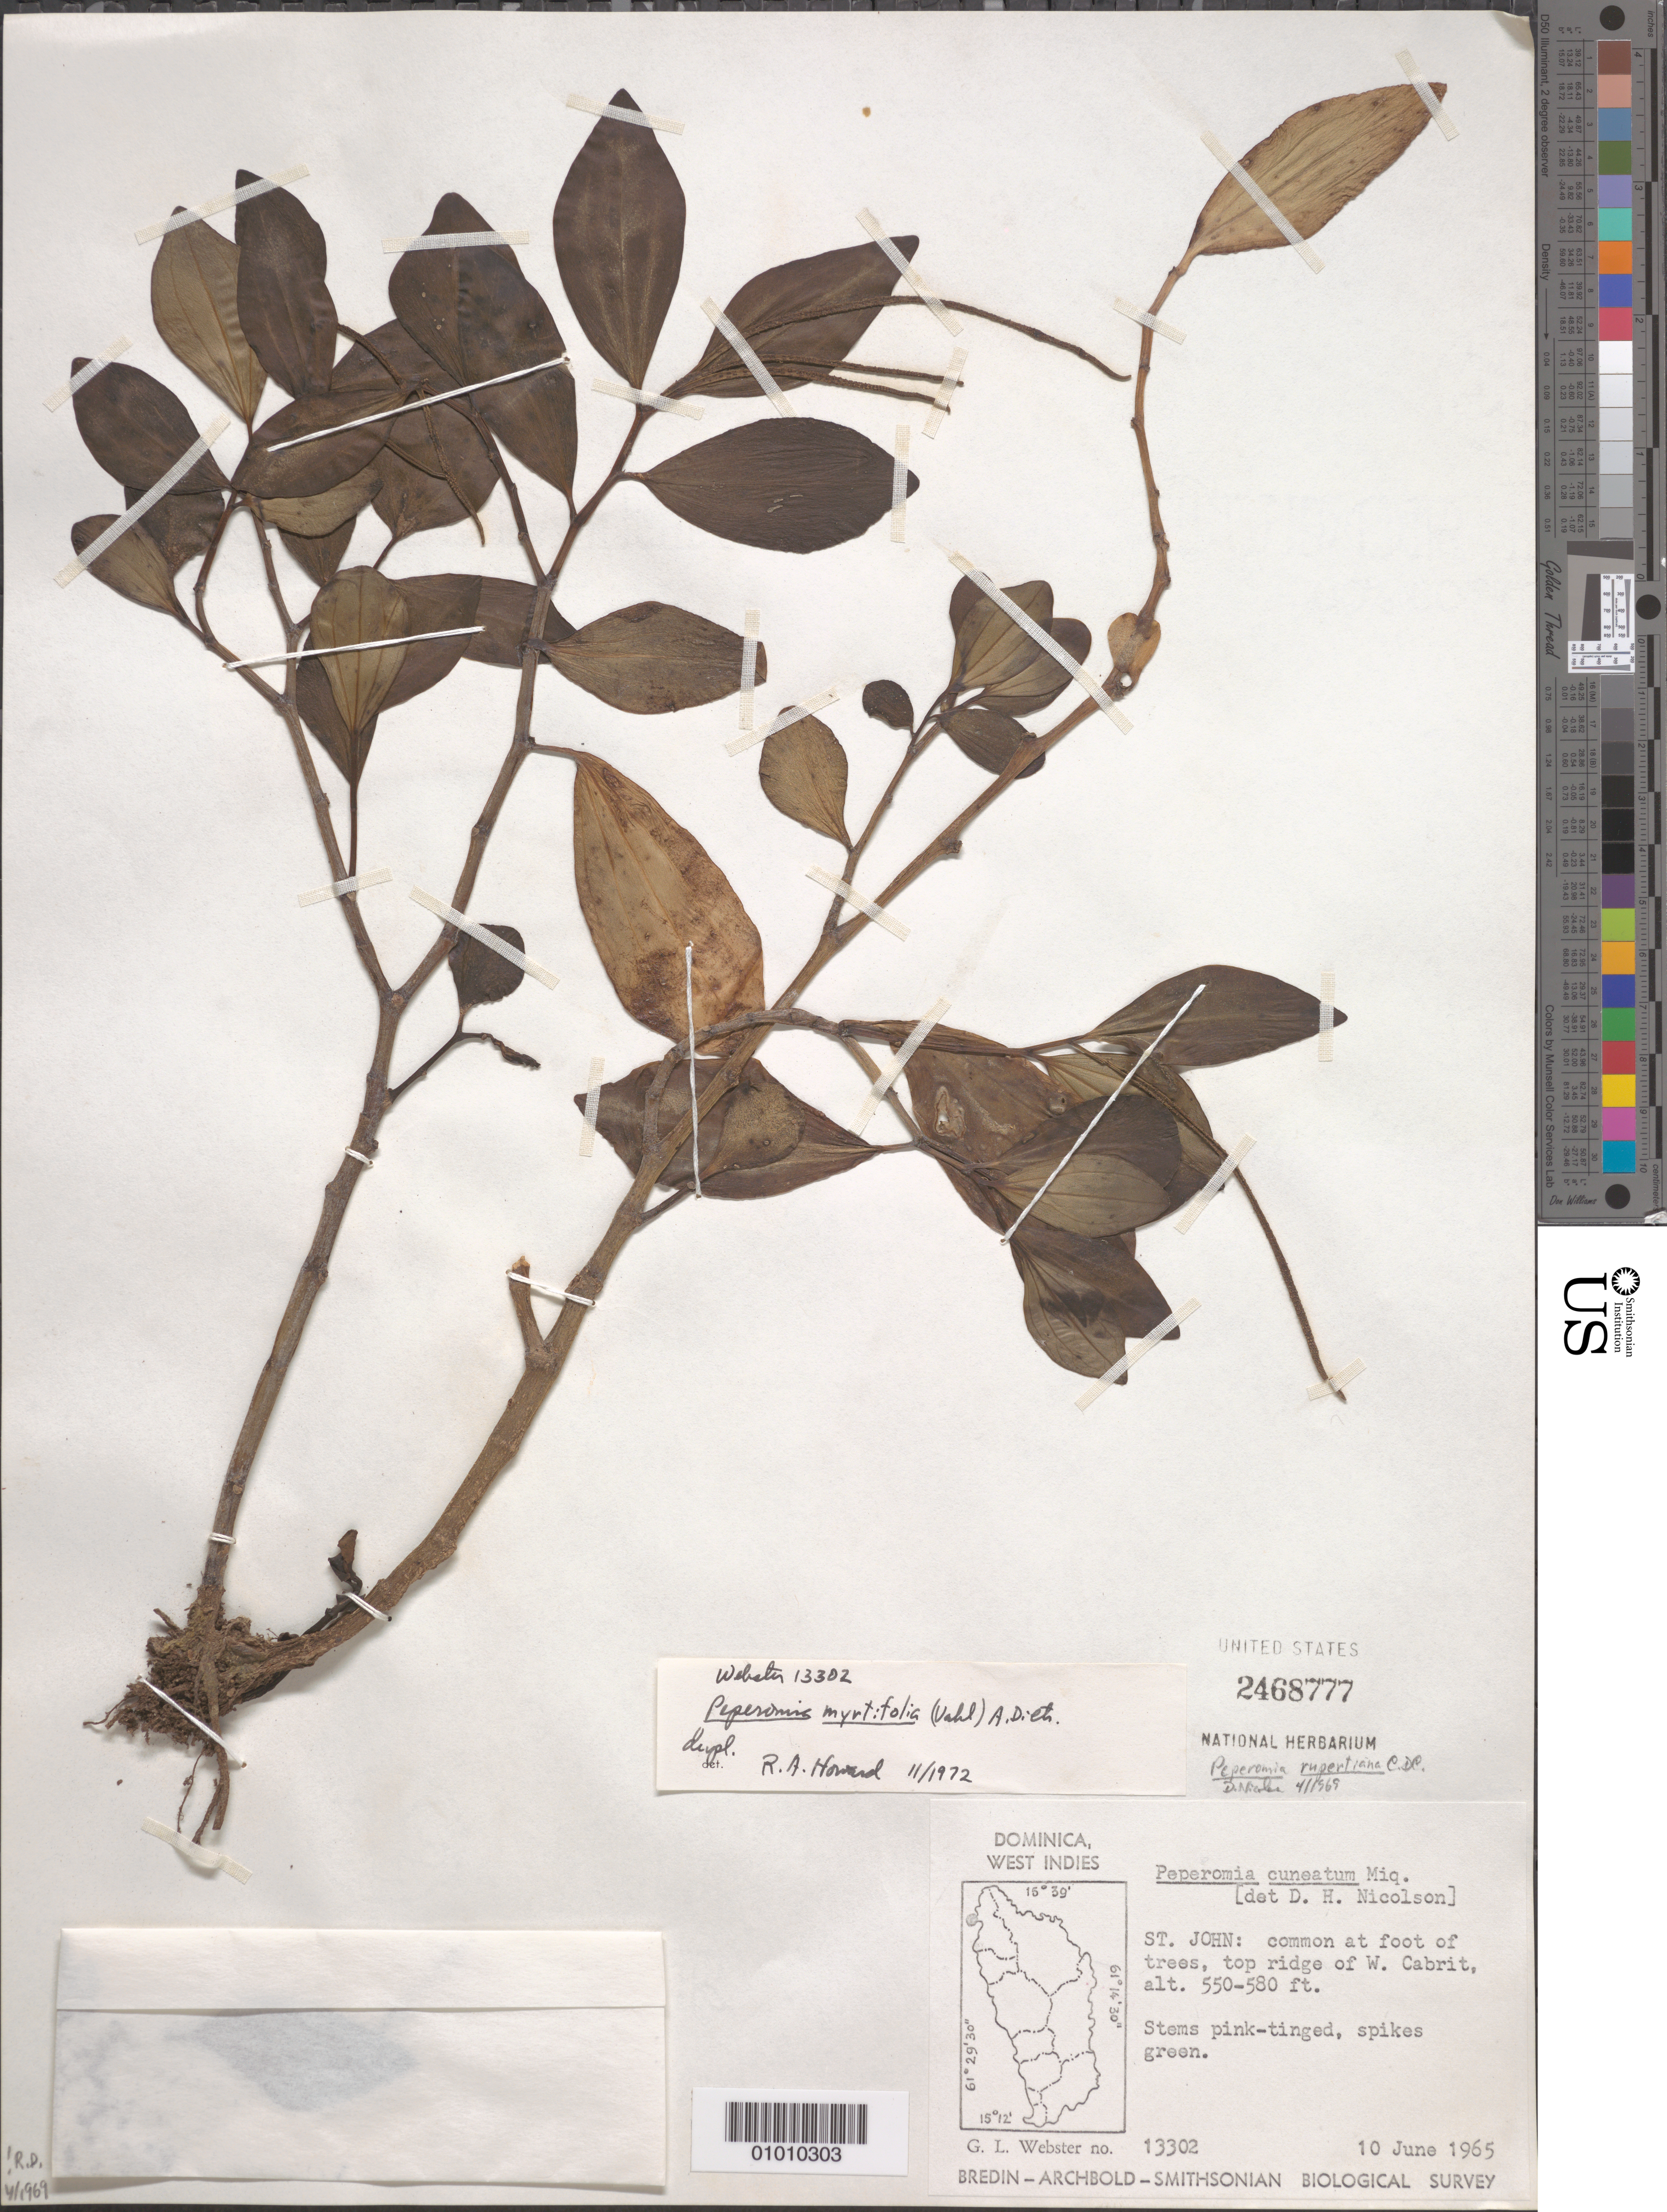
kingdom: Plantae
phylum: Tracheophyta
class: Magnoliopsida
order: Piperales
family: Piperaceae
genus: Peperomia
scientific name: Peperomia myrtifolia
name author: (Vahl) A. Dietr.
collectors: G. L. Webster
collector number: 13302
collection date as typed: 10 Jun 1965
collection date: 1965-06-10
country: Dominica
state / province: St. John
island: Dominica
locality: St John. Common at foot of trees, top ridge of W. Cabrit.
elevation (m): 168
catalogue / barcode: US 2468777